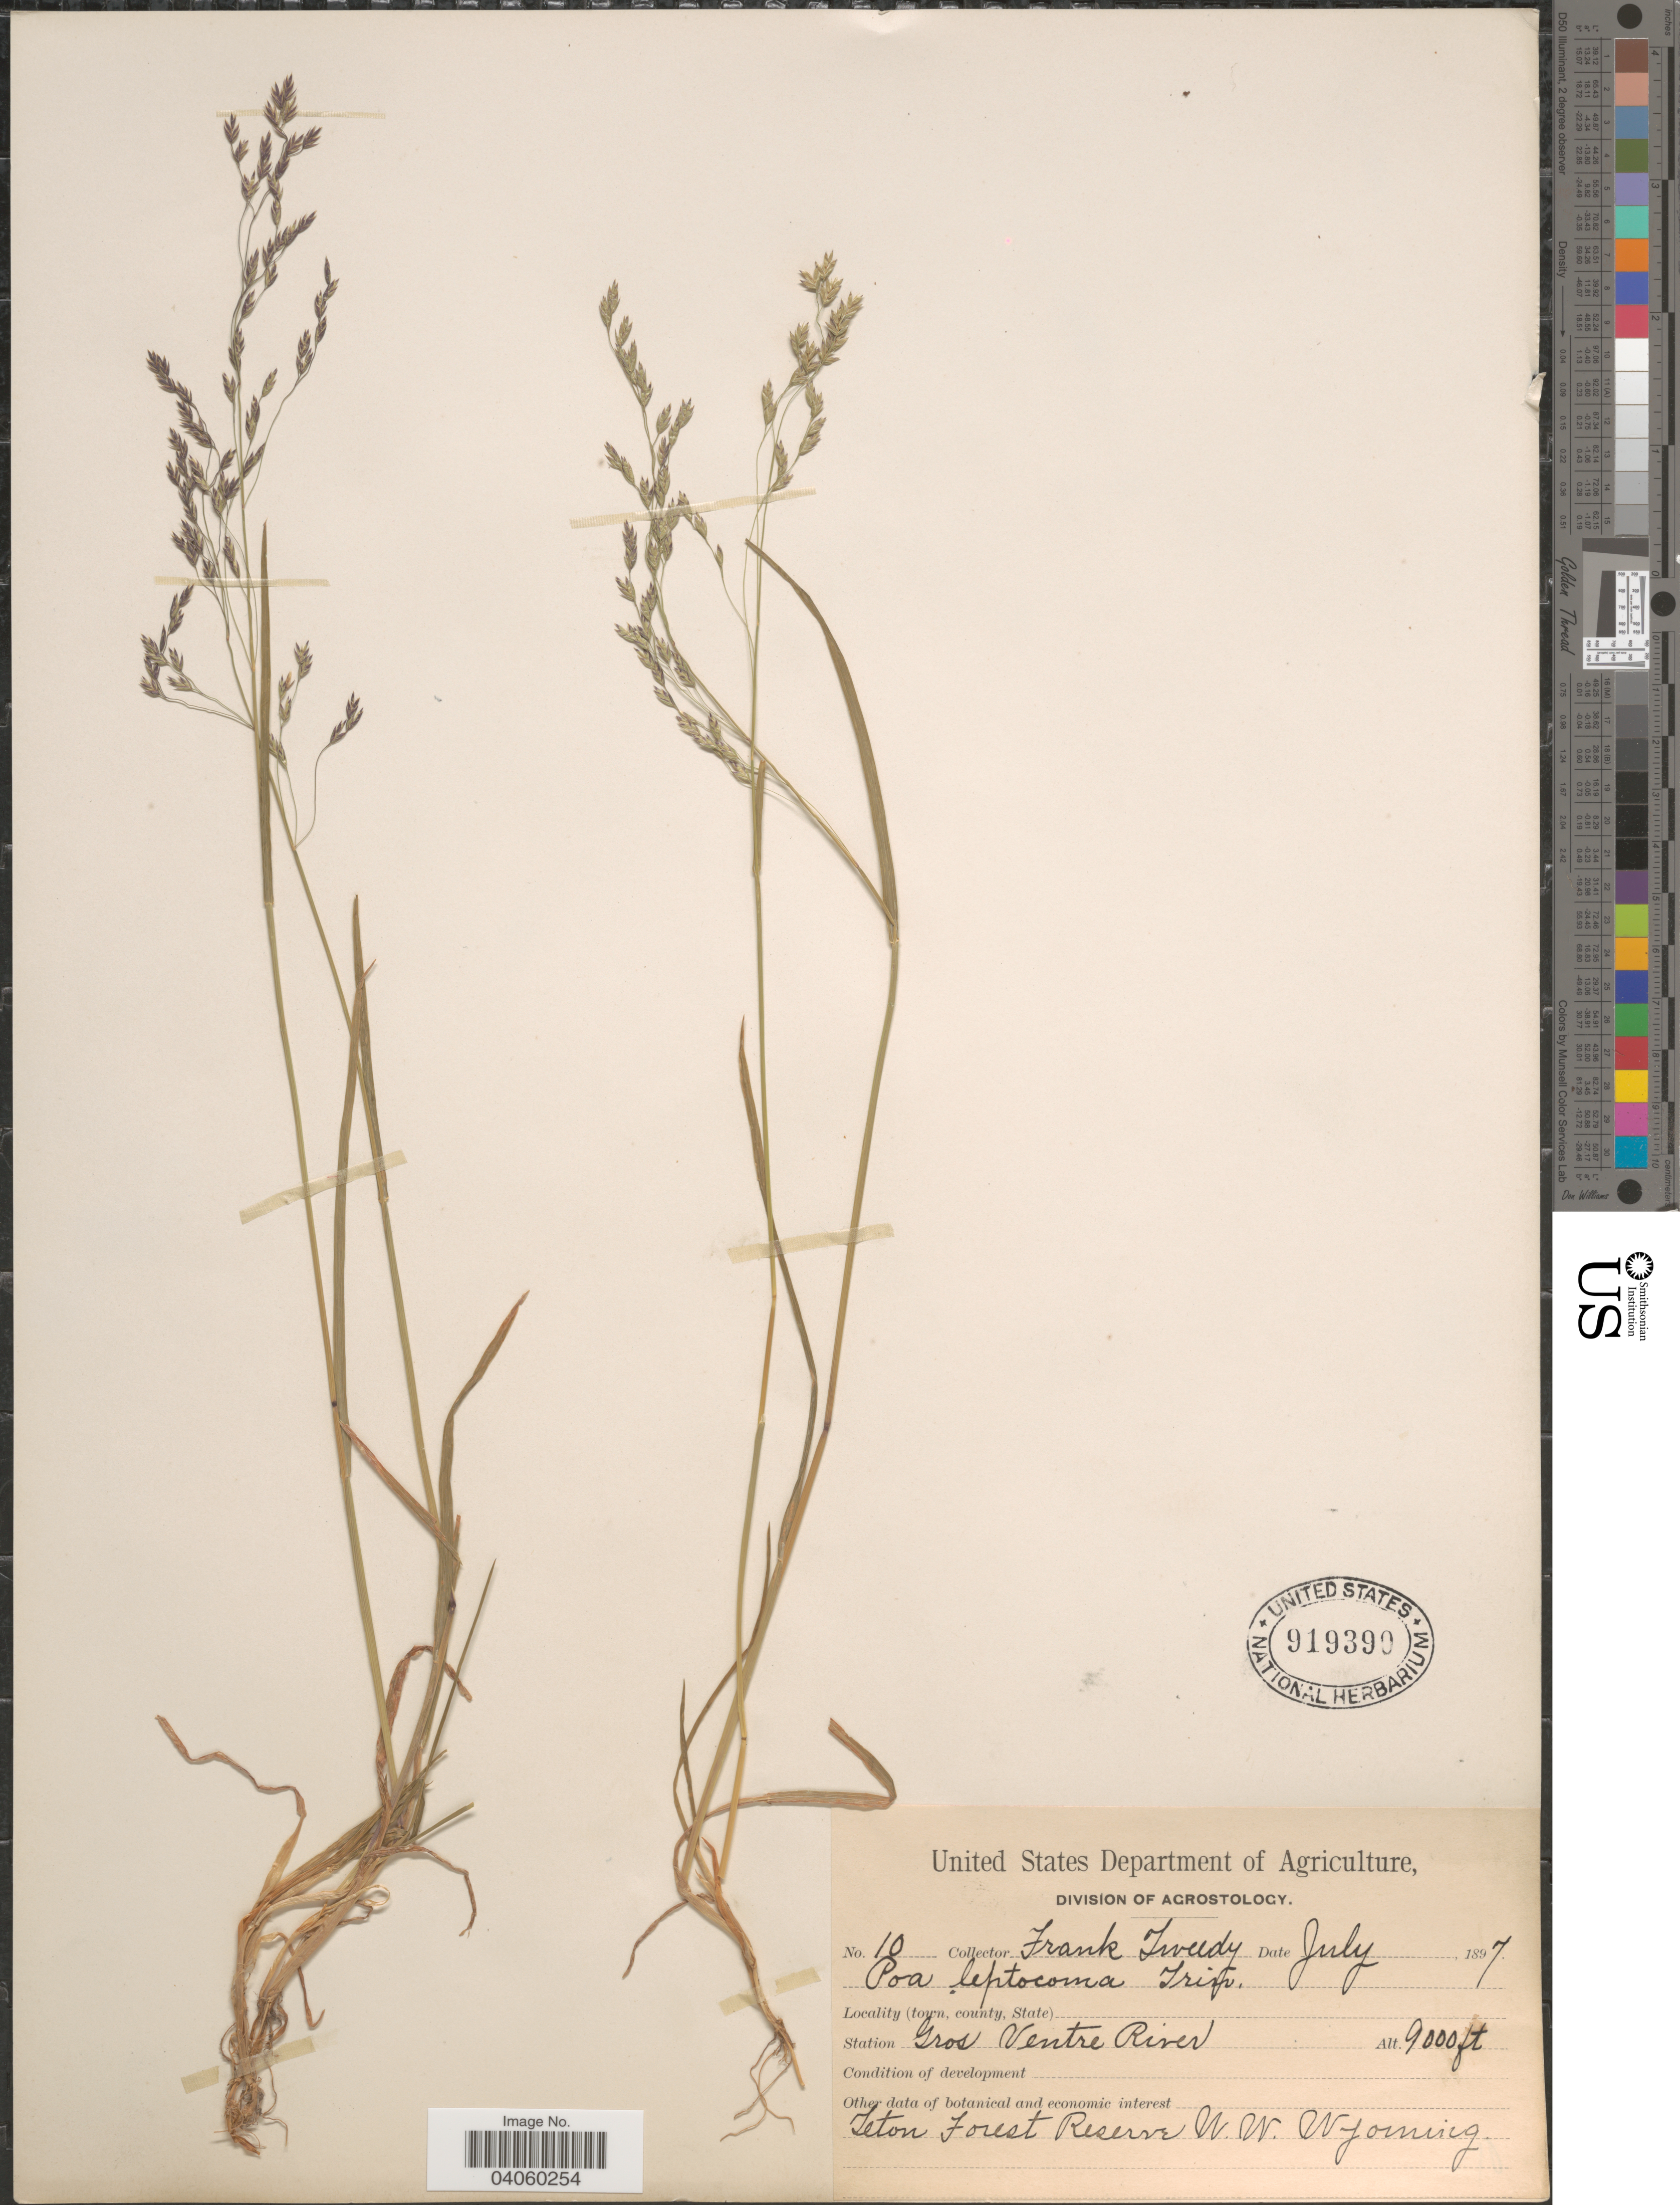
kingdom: Plantae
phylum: Tracheophyta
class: Liliopsida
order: Poales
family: Poaceae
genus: Poa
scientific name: Poa leptocoma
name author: Trin.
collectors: F. Tweedy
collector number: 10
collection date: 1897-07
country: United States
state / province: Wyoming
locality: Station Gros Ventre River. Teton Forest Reserve W. W. Wyoming.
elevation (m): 2743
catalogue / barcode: US 919390